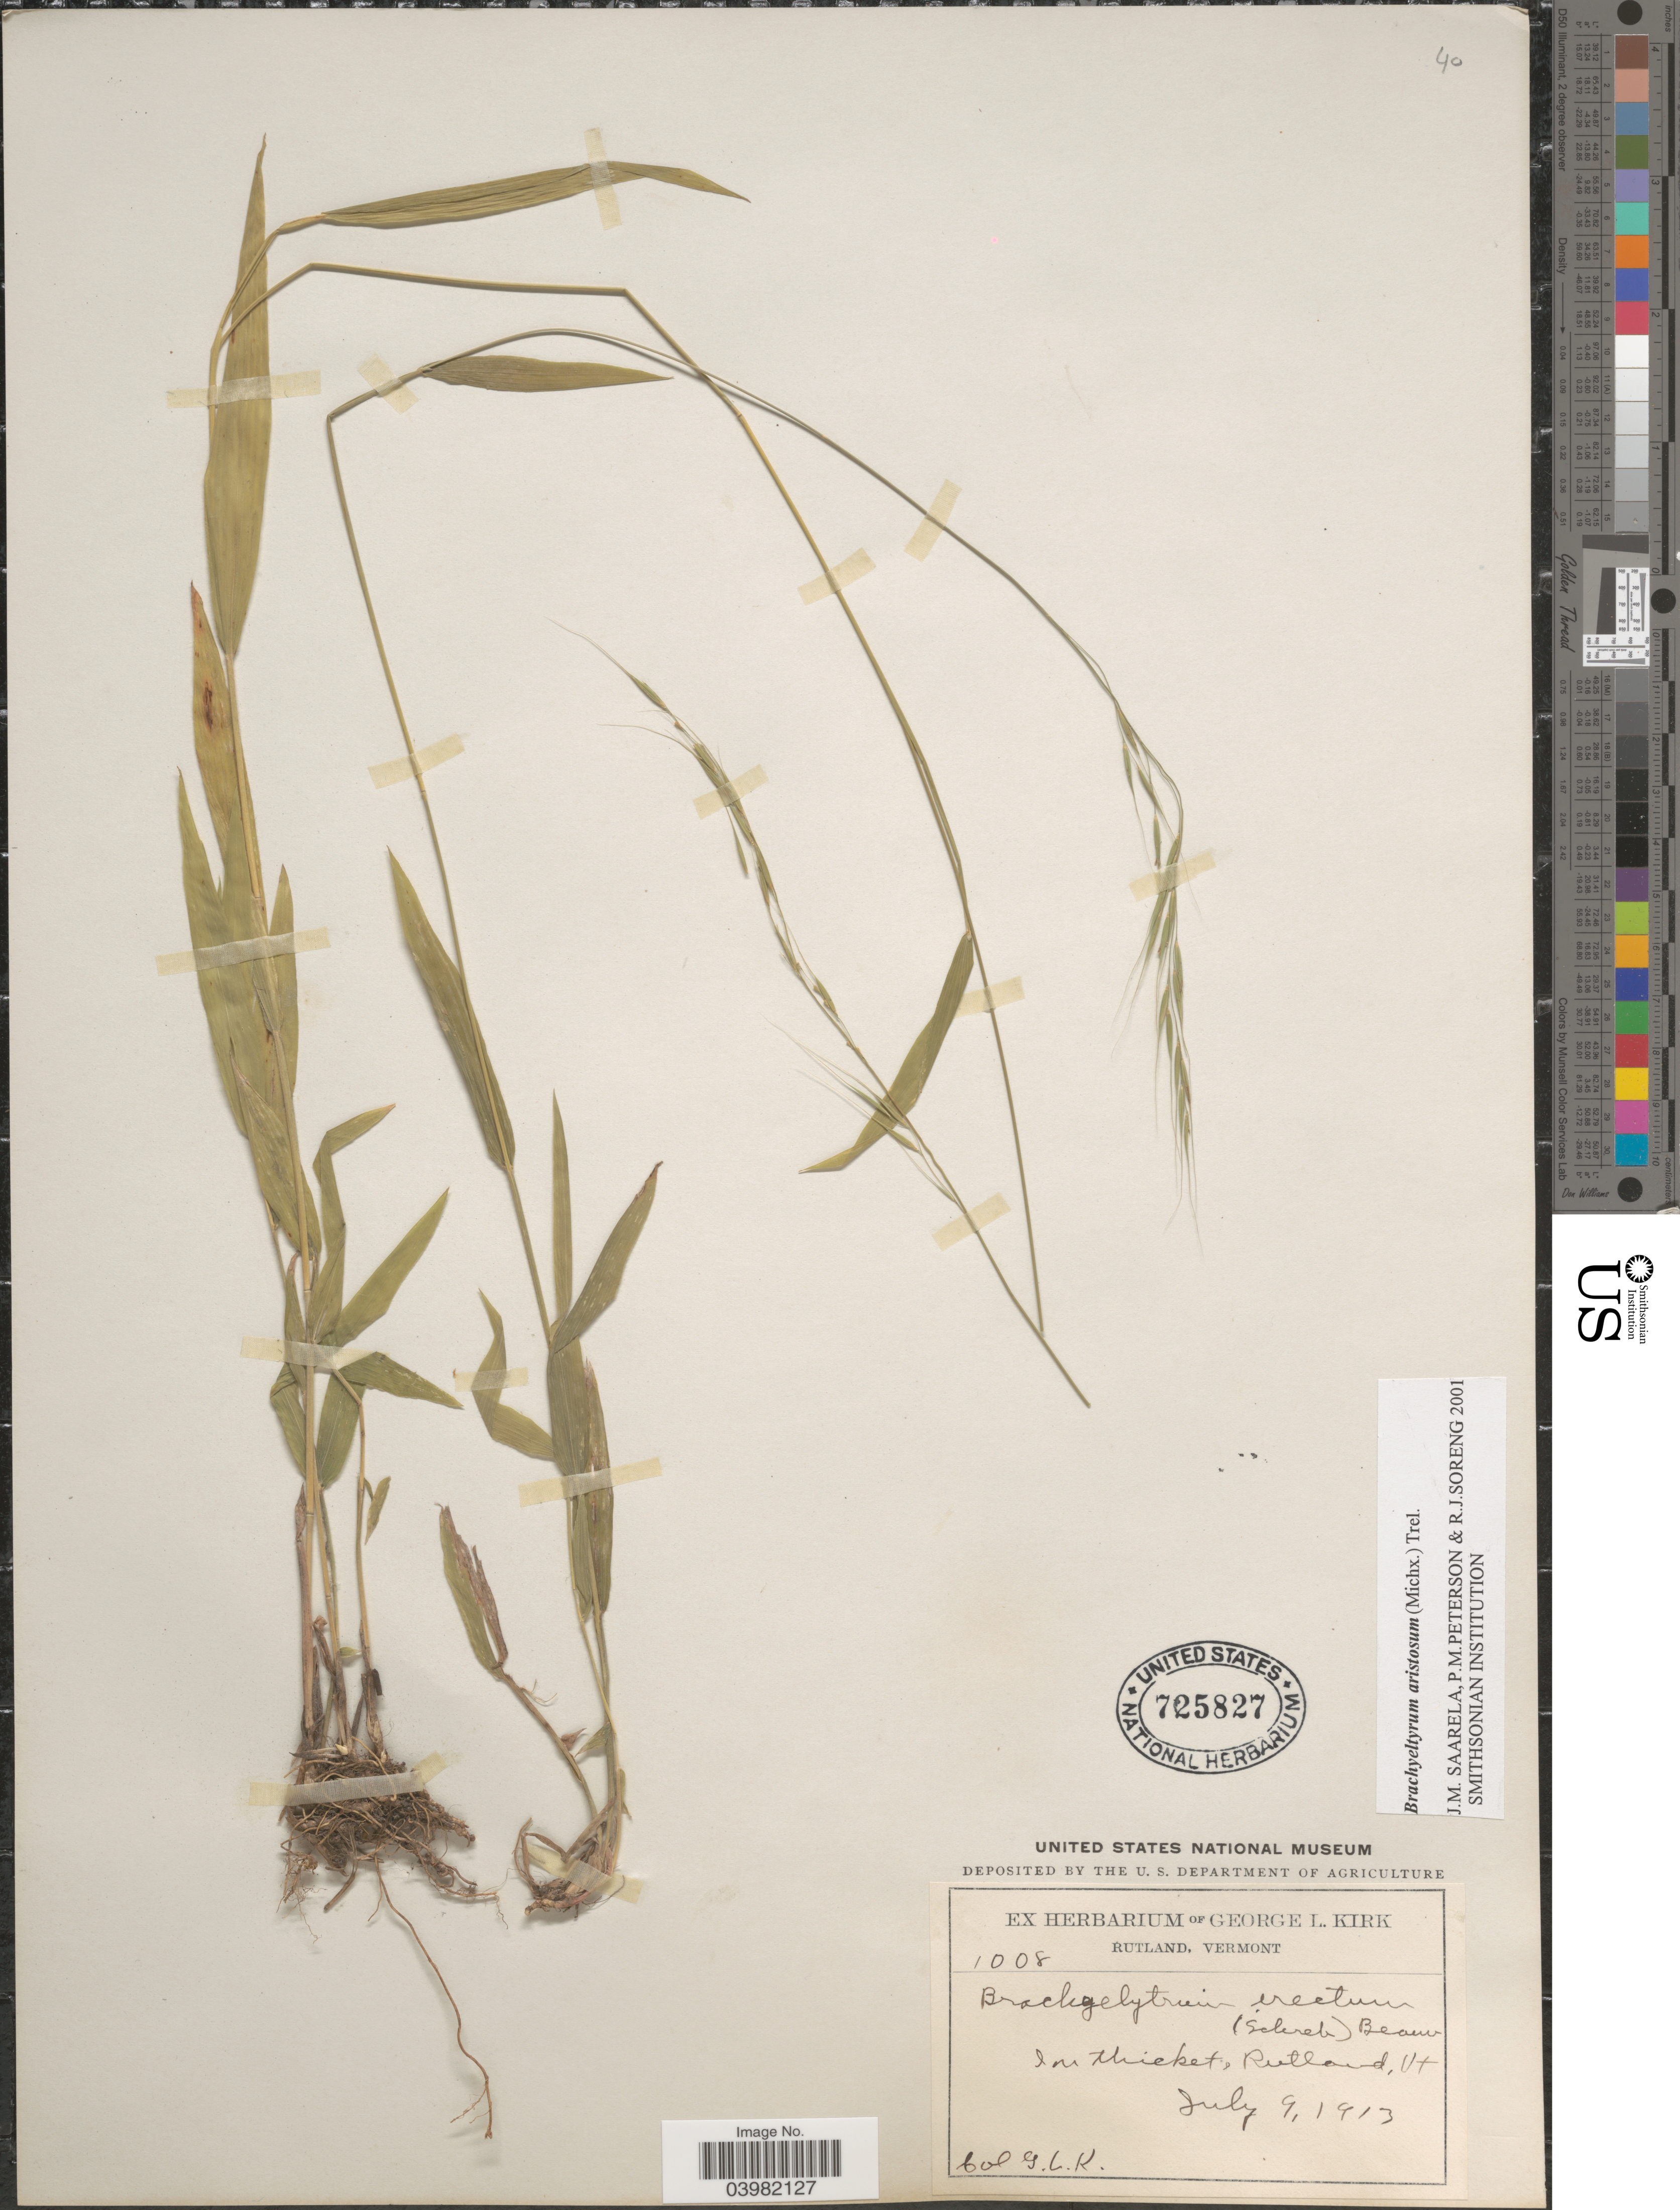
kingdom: Plantae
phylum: Tracheophyta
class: Liliopsida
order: Poales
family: Poaceae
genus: Brachyelytrum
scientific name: Brachyelytrum aristosum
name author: (Michx.) P. Beauv. ex Trel.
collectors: G. Kirk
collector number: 1008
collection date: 1913-07-09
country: United States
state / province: Vermont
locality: Rutland.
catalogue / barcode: US 725827